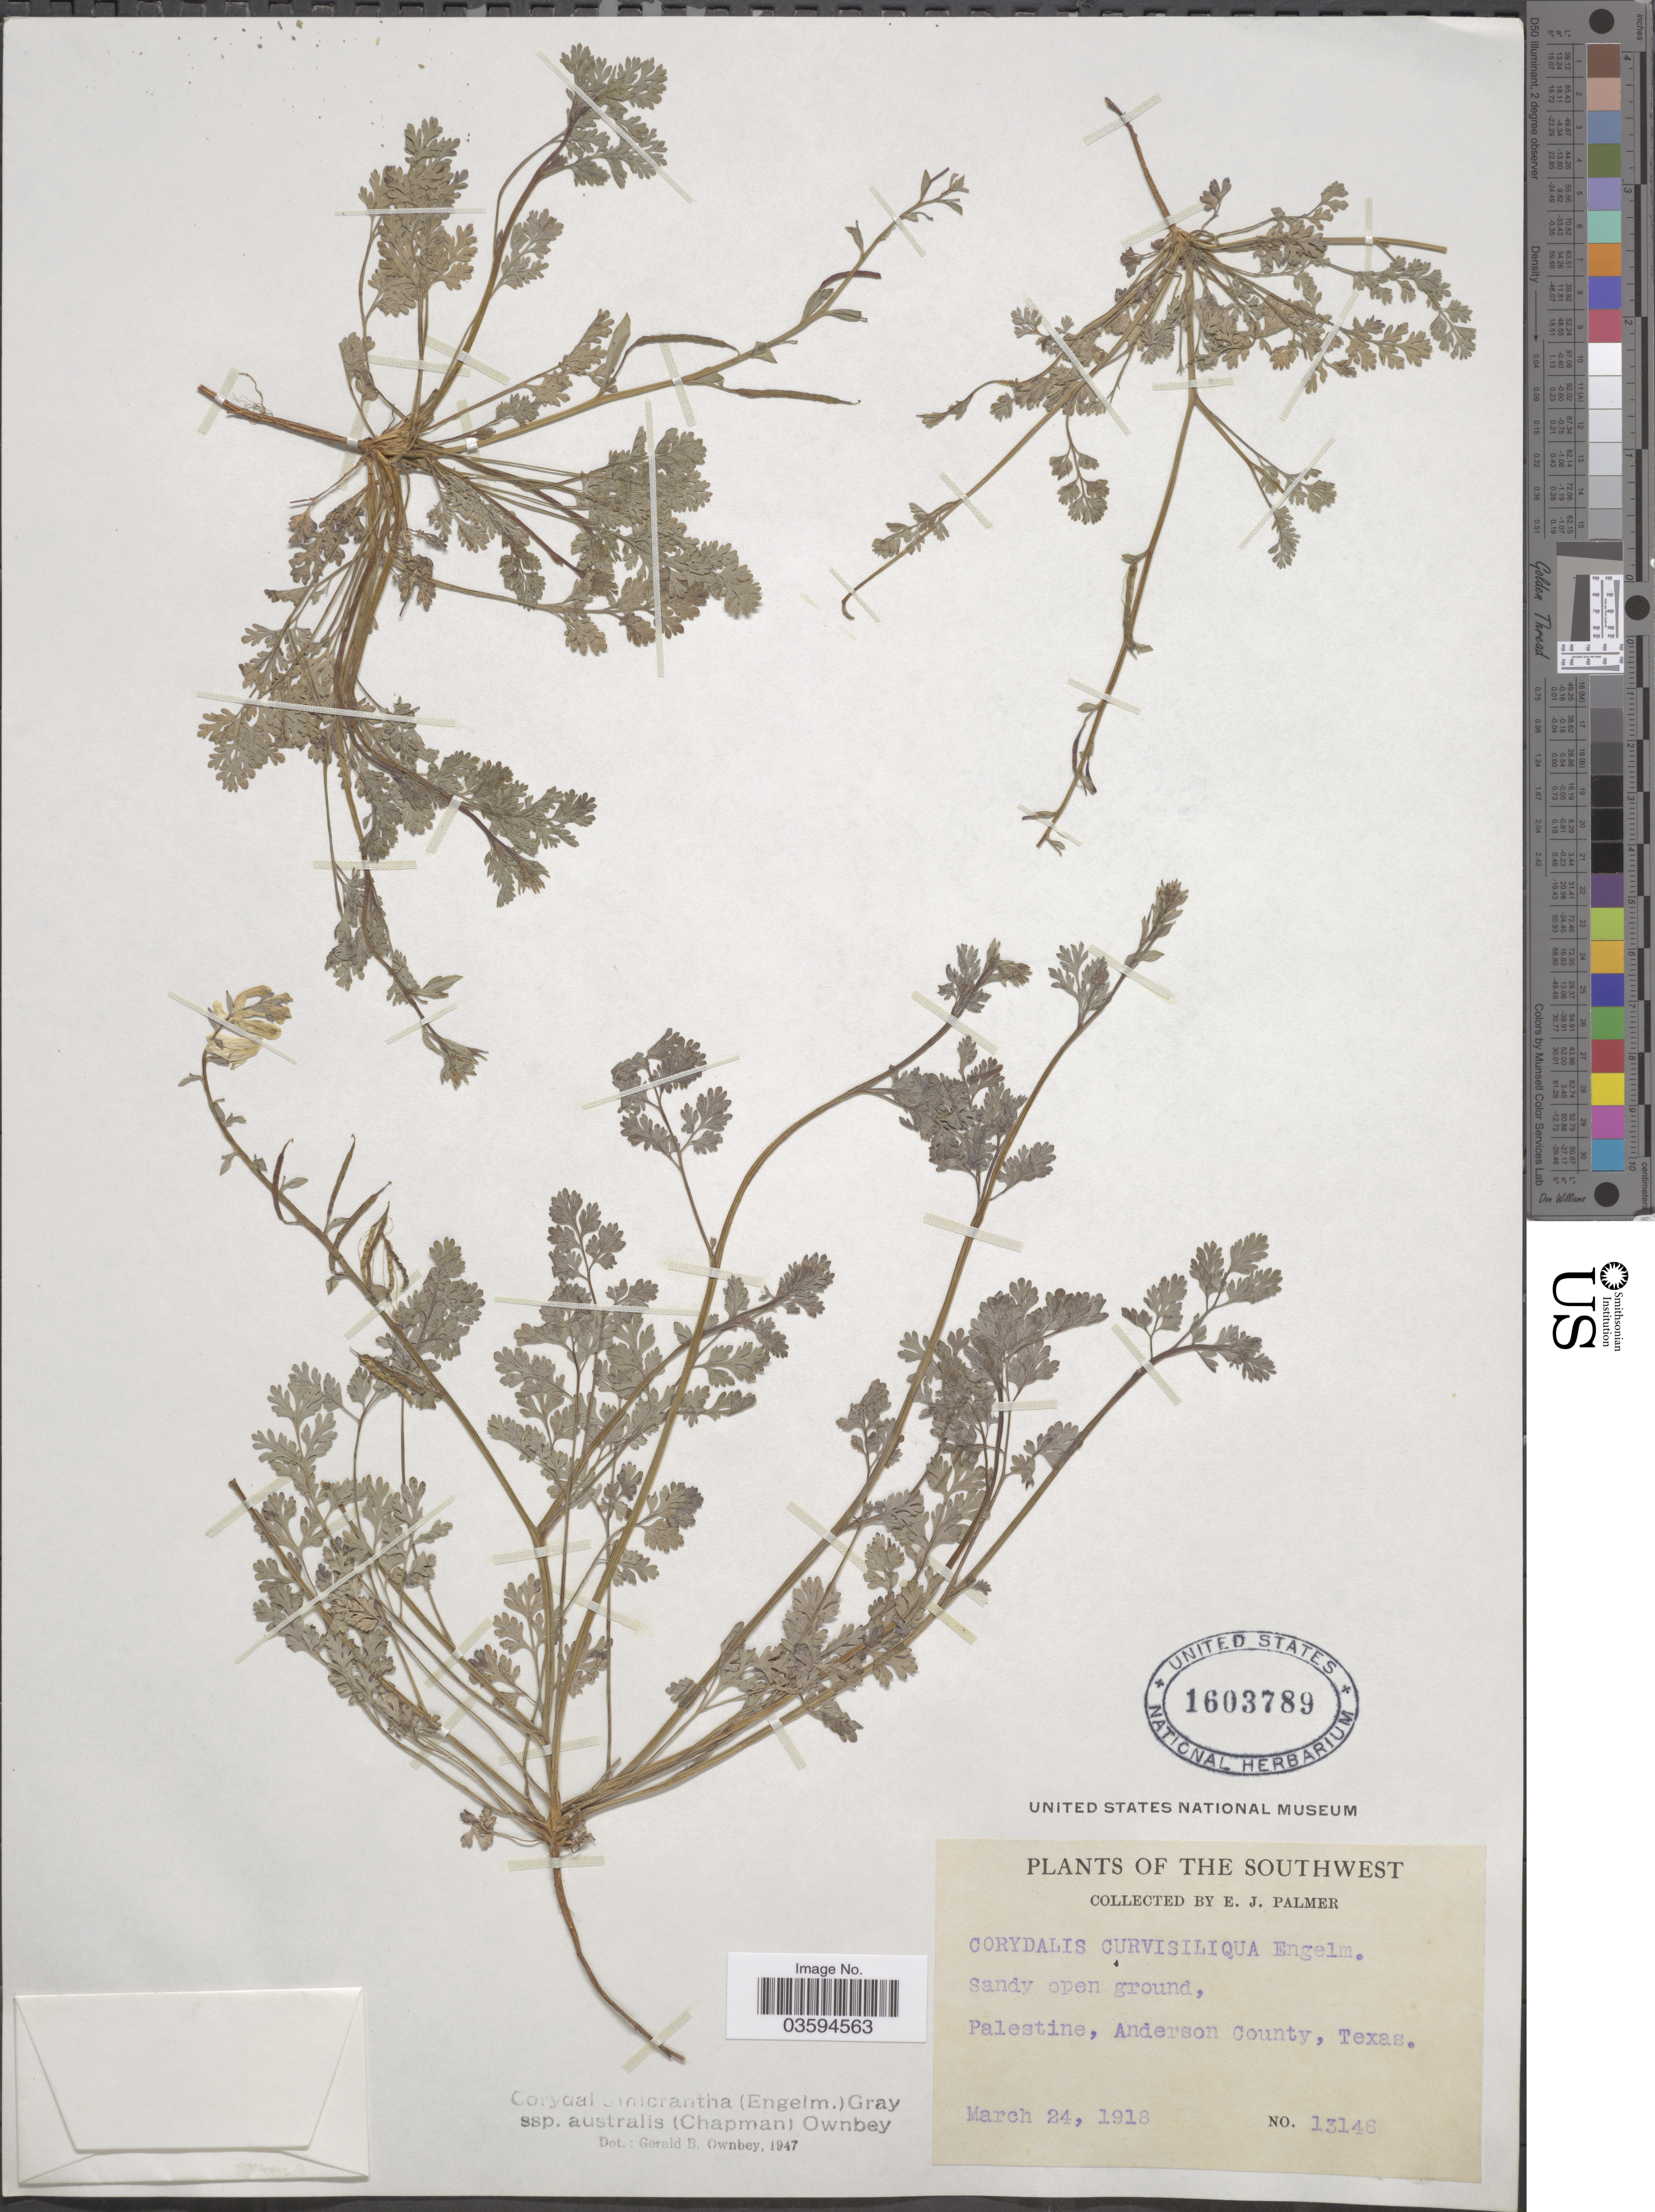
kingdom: Plantae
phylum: Tracheophyta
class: Magnoliopsida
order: Ranunculales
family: Papaveraceae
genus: Corydalis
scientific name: Corydalis micrantha subsp. australis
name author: (Chapm.) G.B. Ownbey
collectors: E. J. Palmer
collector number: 13146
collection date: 1918-03-24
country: United States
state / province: Texas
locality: The Southwest. Palestine, Anderson County.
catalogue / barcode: US 1603789